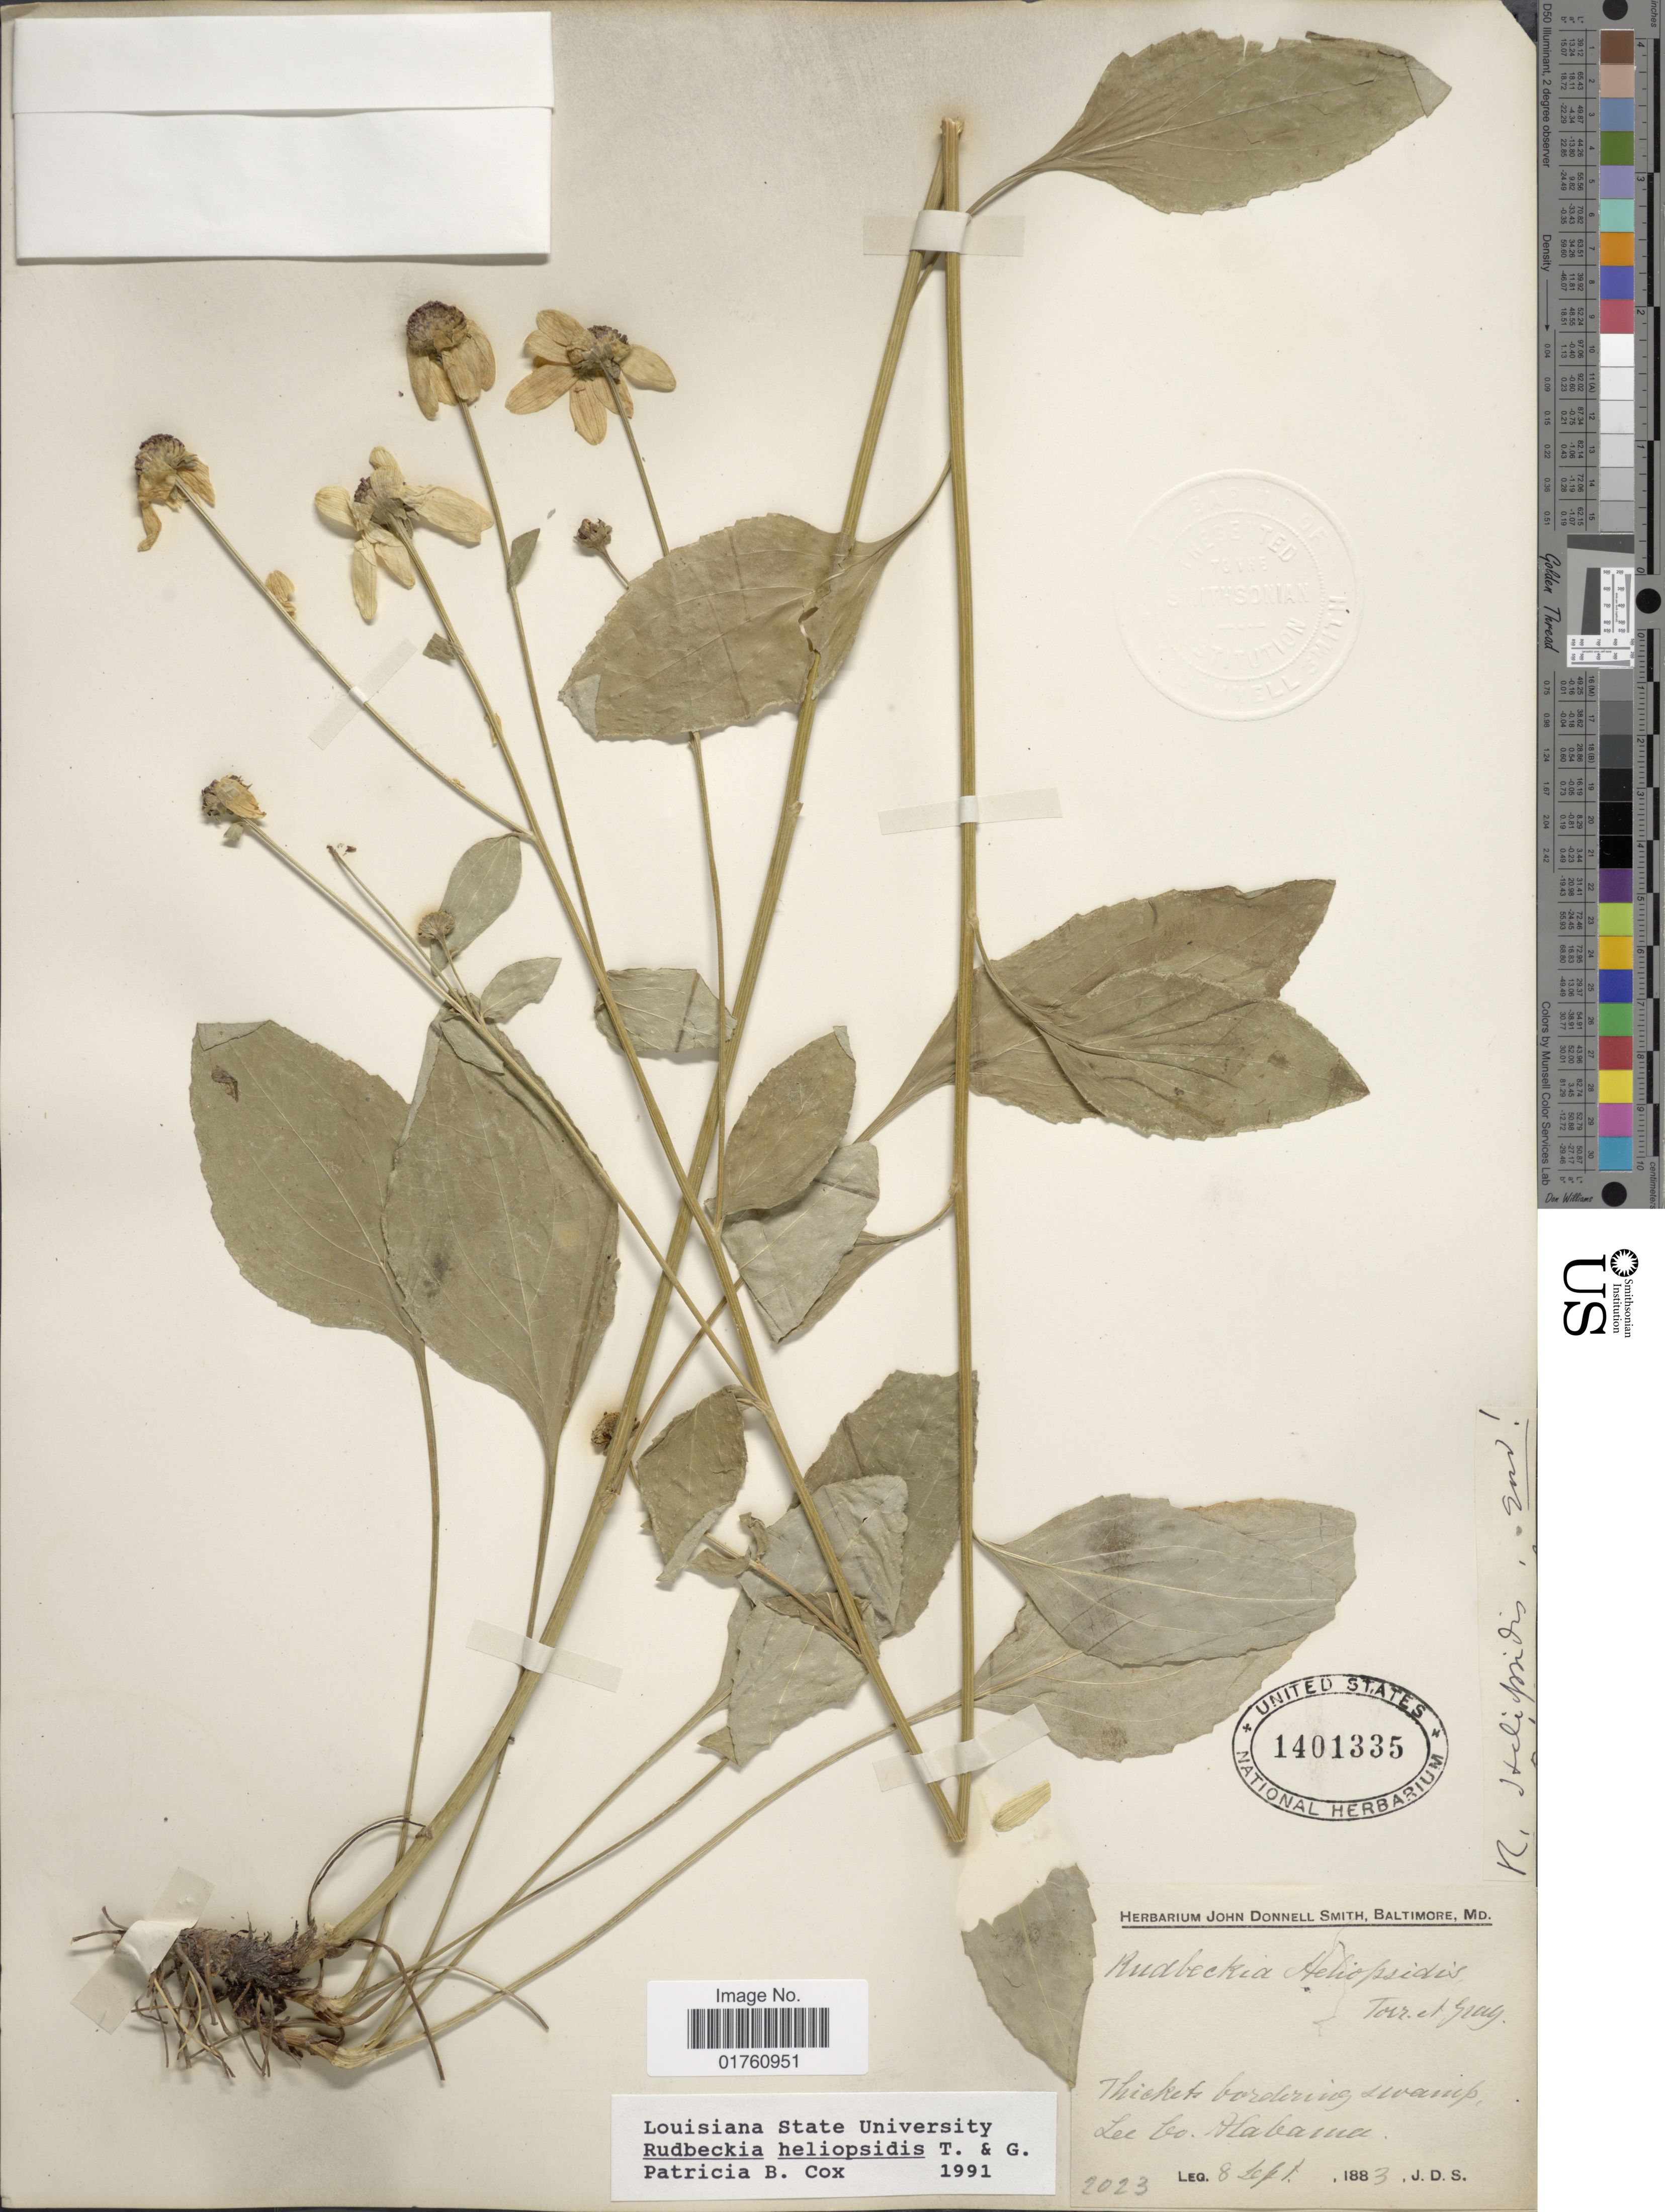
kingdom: Plantae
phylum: Tracheophyta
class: Magnoliopsida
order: Asterales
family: Asteraceae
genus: Rudbeckia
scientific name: Rudbeckia heliopsidis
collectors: J. Donnell Smith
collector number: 2023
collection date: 1883-09-08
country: United States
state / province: Alabama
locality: Thickets bordering swamp, Lee Co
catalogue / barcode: US 1401335